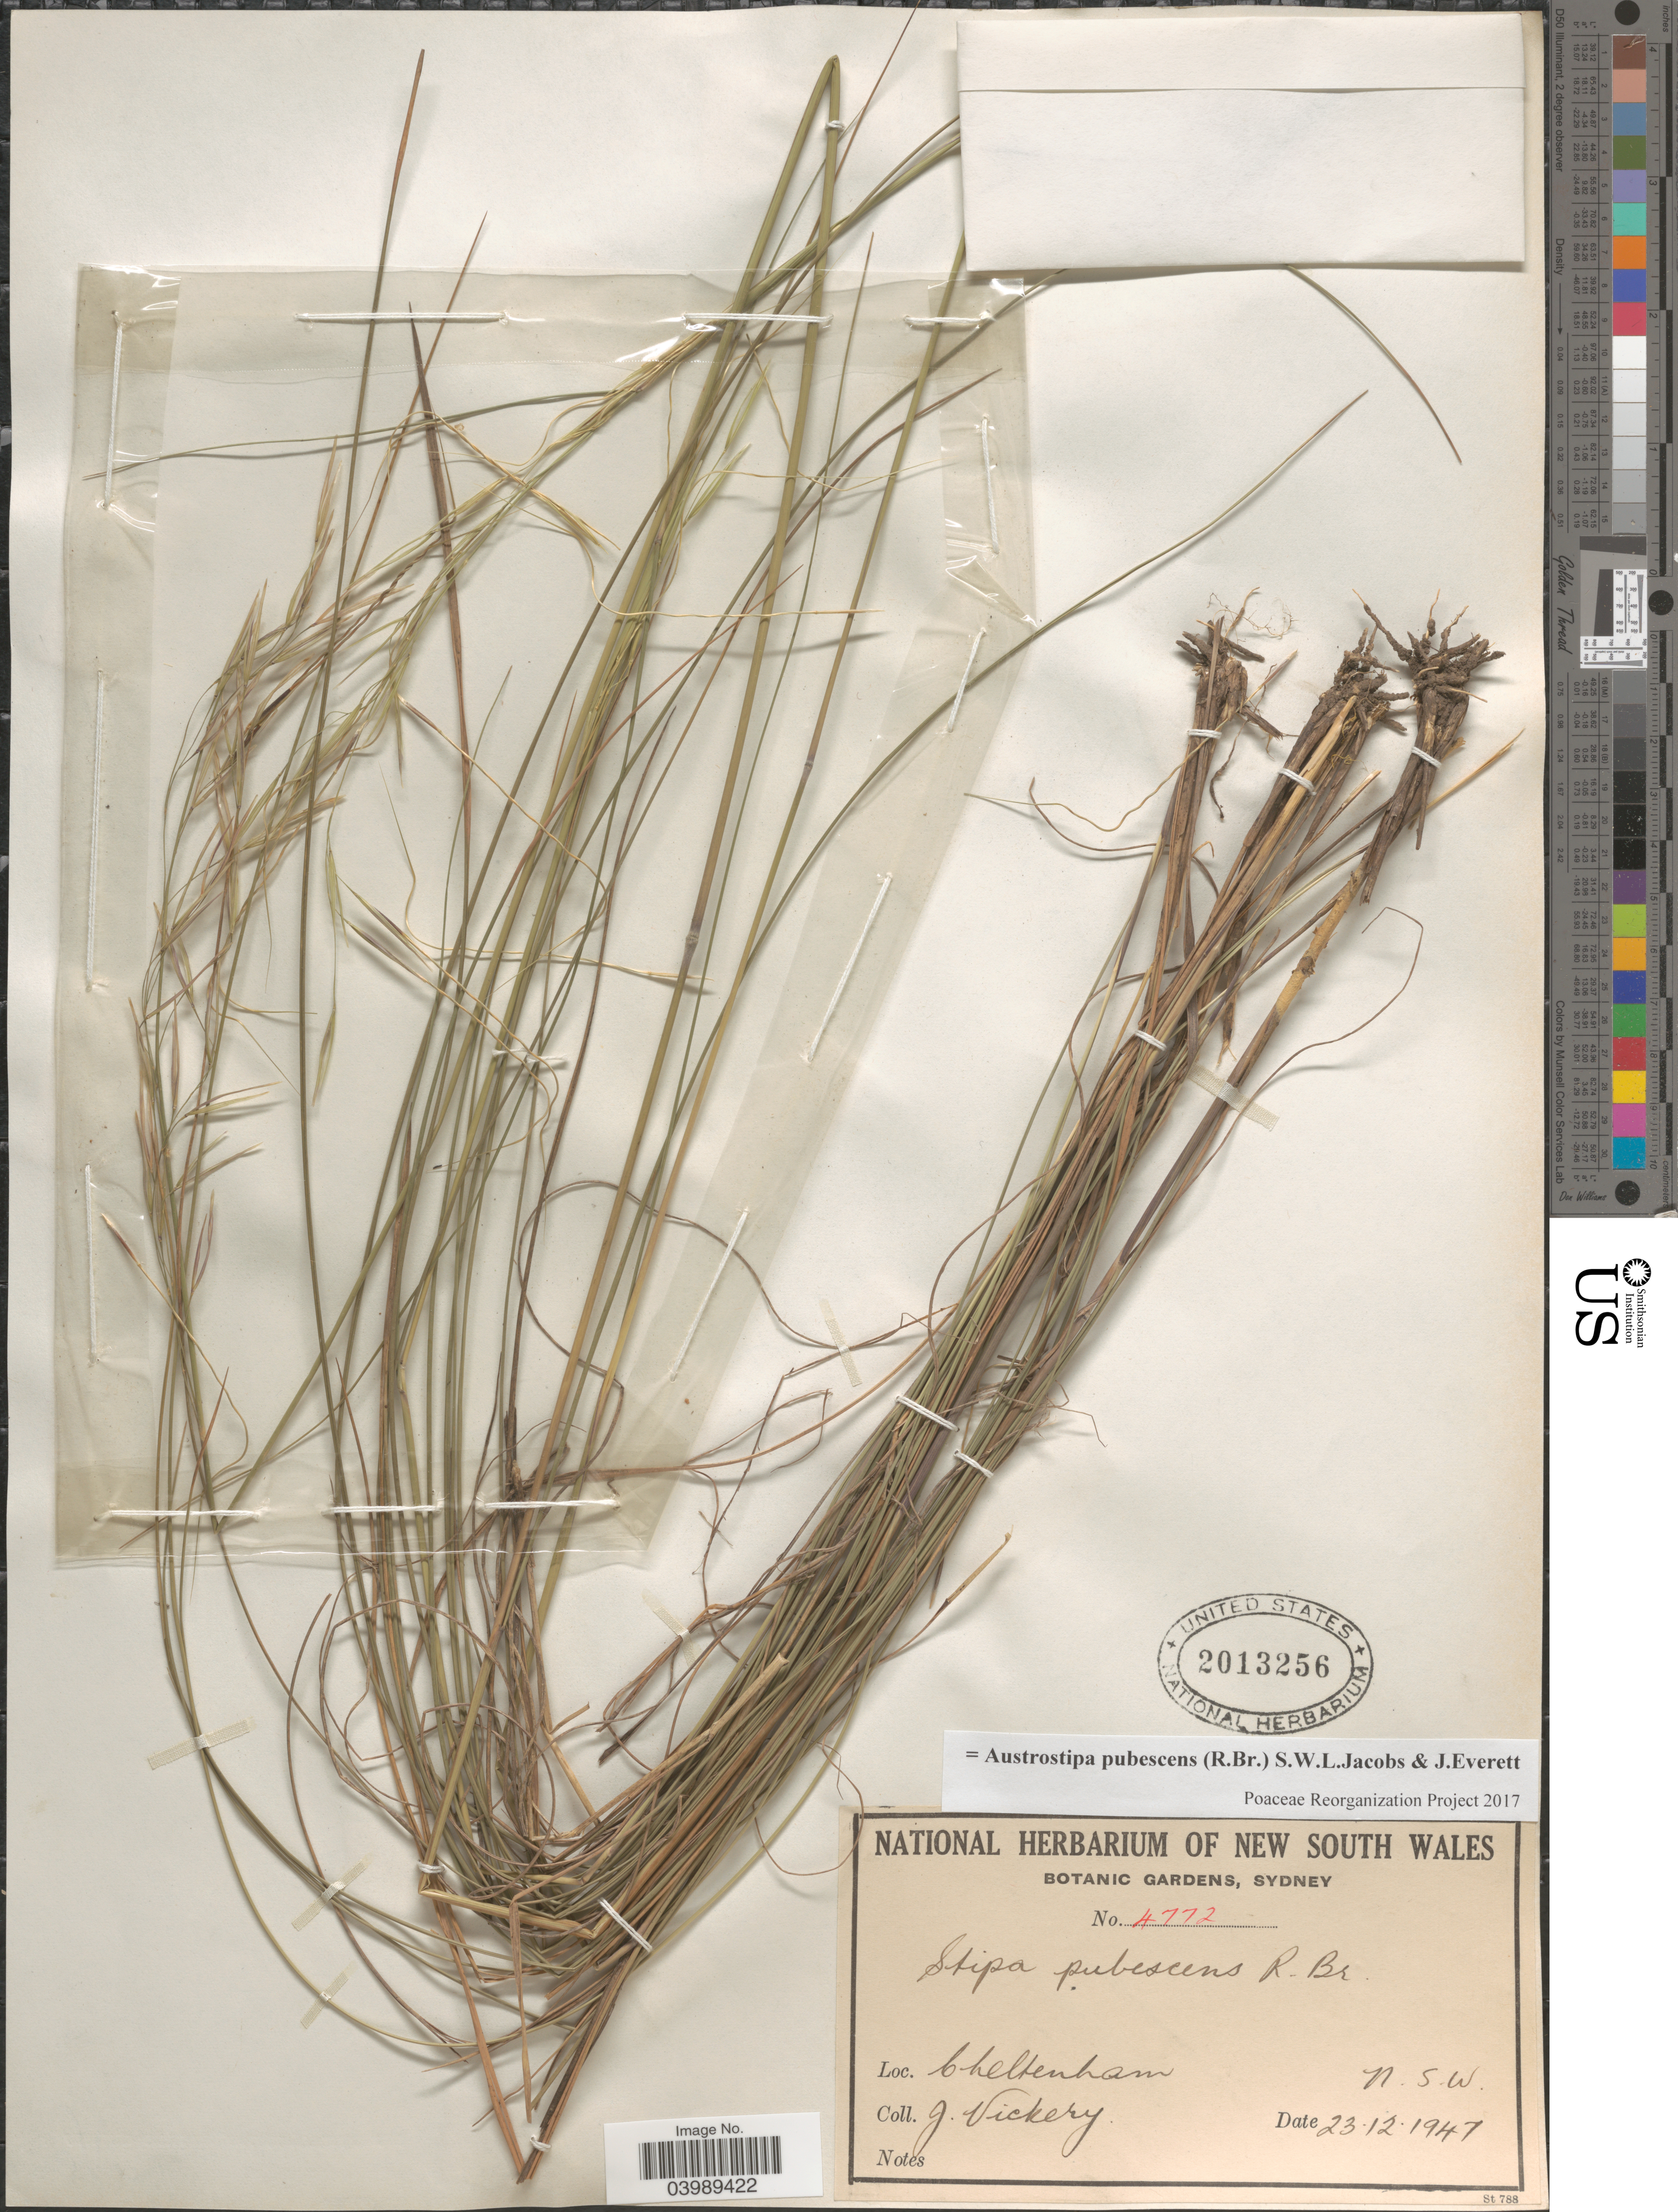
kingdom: Plantae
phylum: Tracheophyta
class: Liliopsida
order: Poales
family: Poaceae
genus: Austrostipa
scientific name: Austrostipa pubescens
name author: (R. Br.) S.W.L. Jacobs & J. Everett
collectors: J. Vickery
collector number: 4772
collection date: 1947-12-23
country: Australia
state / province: New South Wales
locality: Cheltenham.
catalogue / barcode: US 2013256